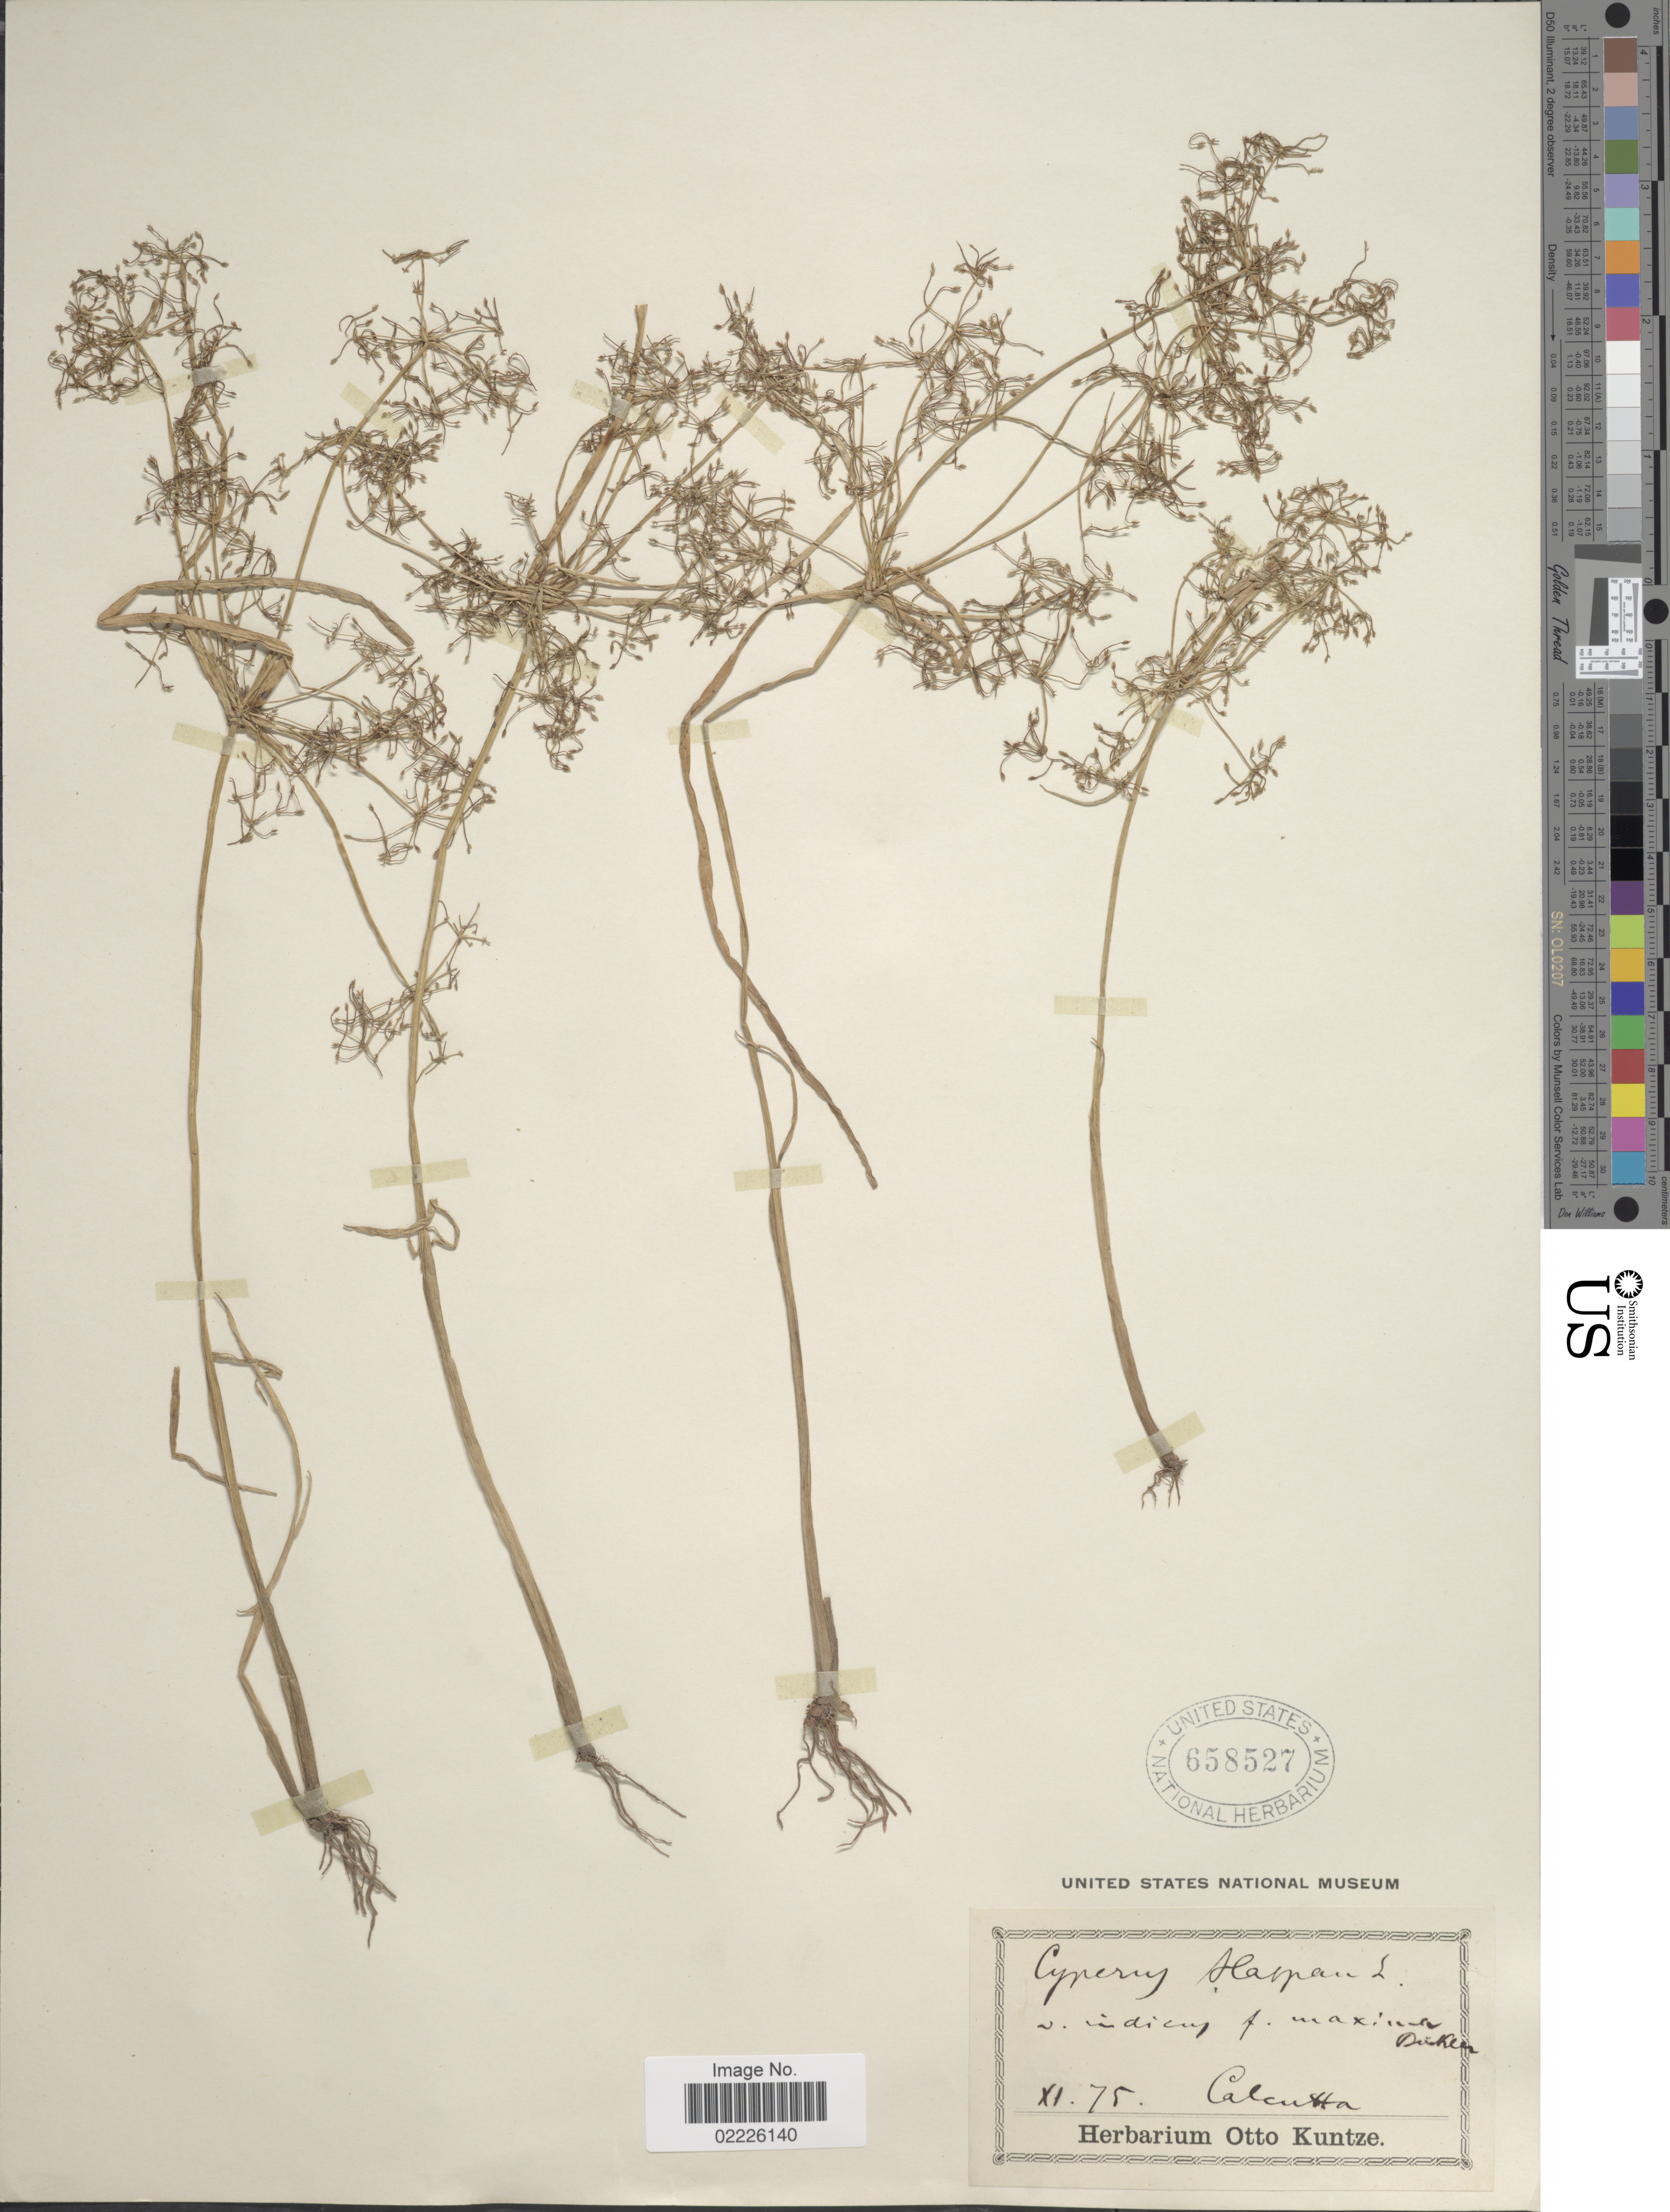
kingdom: Plantae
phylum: Tracheophyta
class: Liliopsida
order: Poales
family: Cyperaceae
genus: Cyperus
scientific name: Cyperus tenuispica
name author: Steud.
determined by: Strong, Mark T., (BOT), Smithsonian Institution - National Museum of Natural History (UNITED STATES)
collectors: ex herb. Otto Kuntze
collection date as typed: Transcribed d/m/y: /11/75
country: India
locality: Calcutta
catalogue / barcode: US 658527